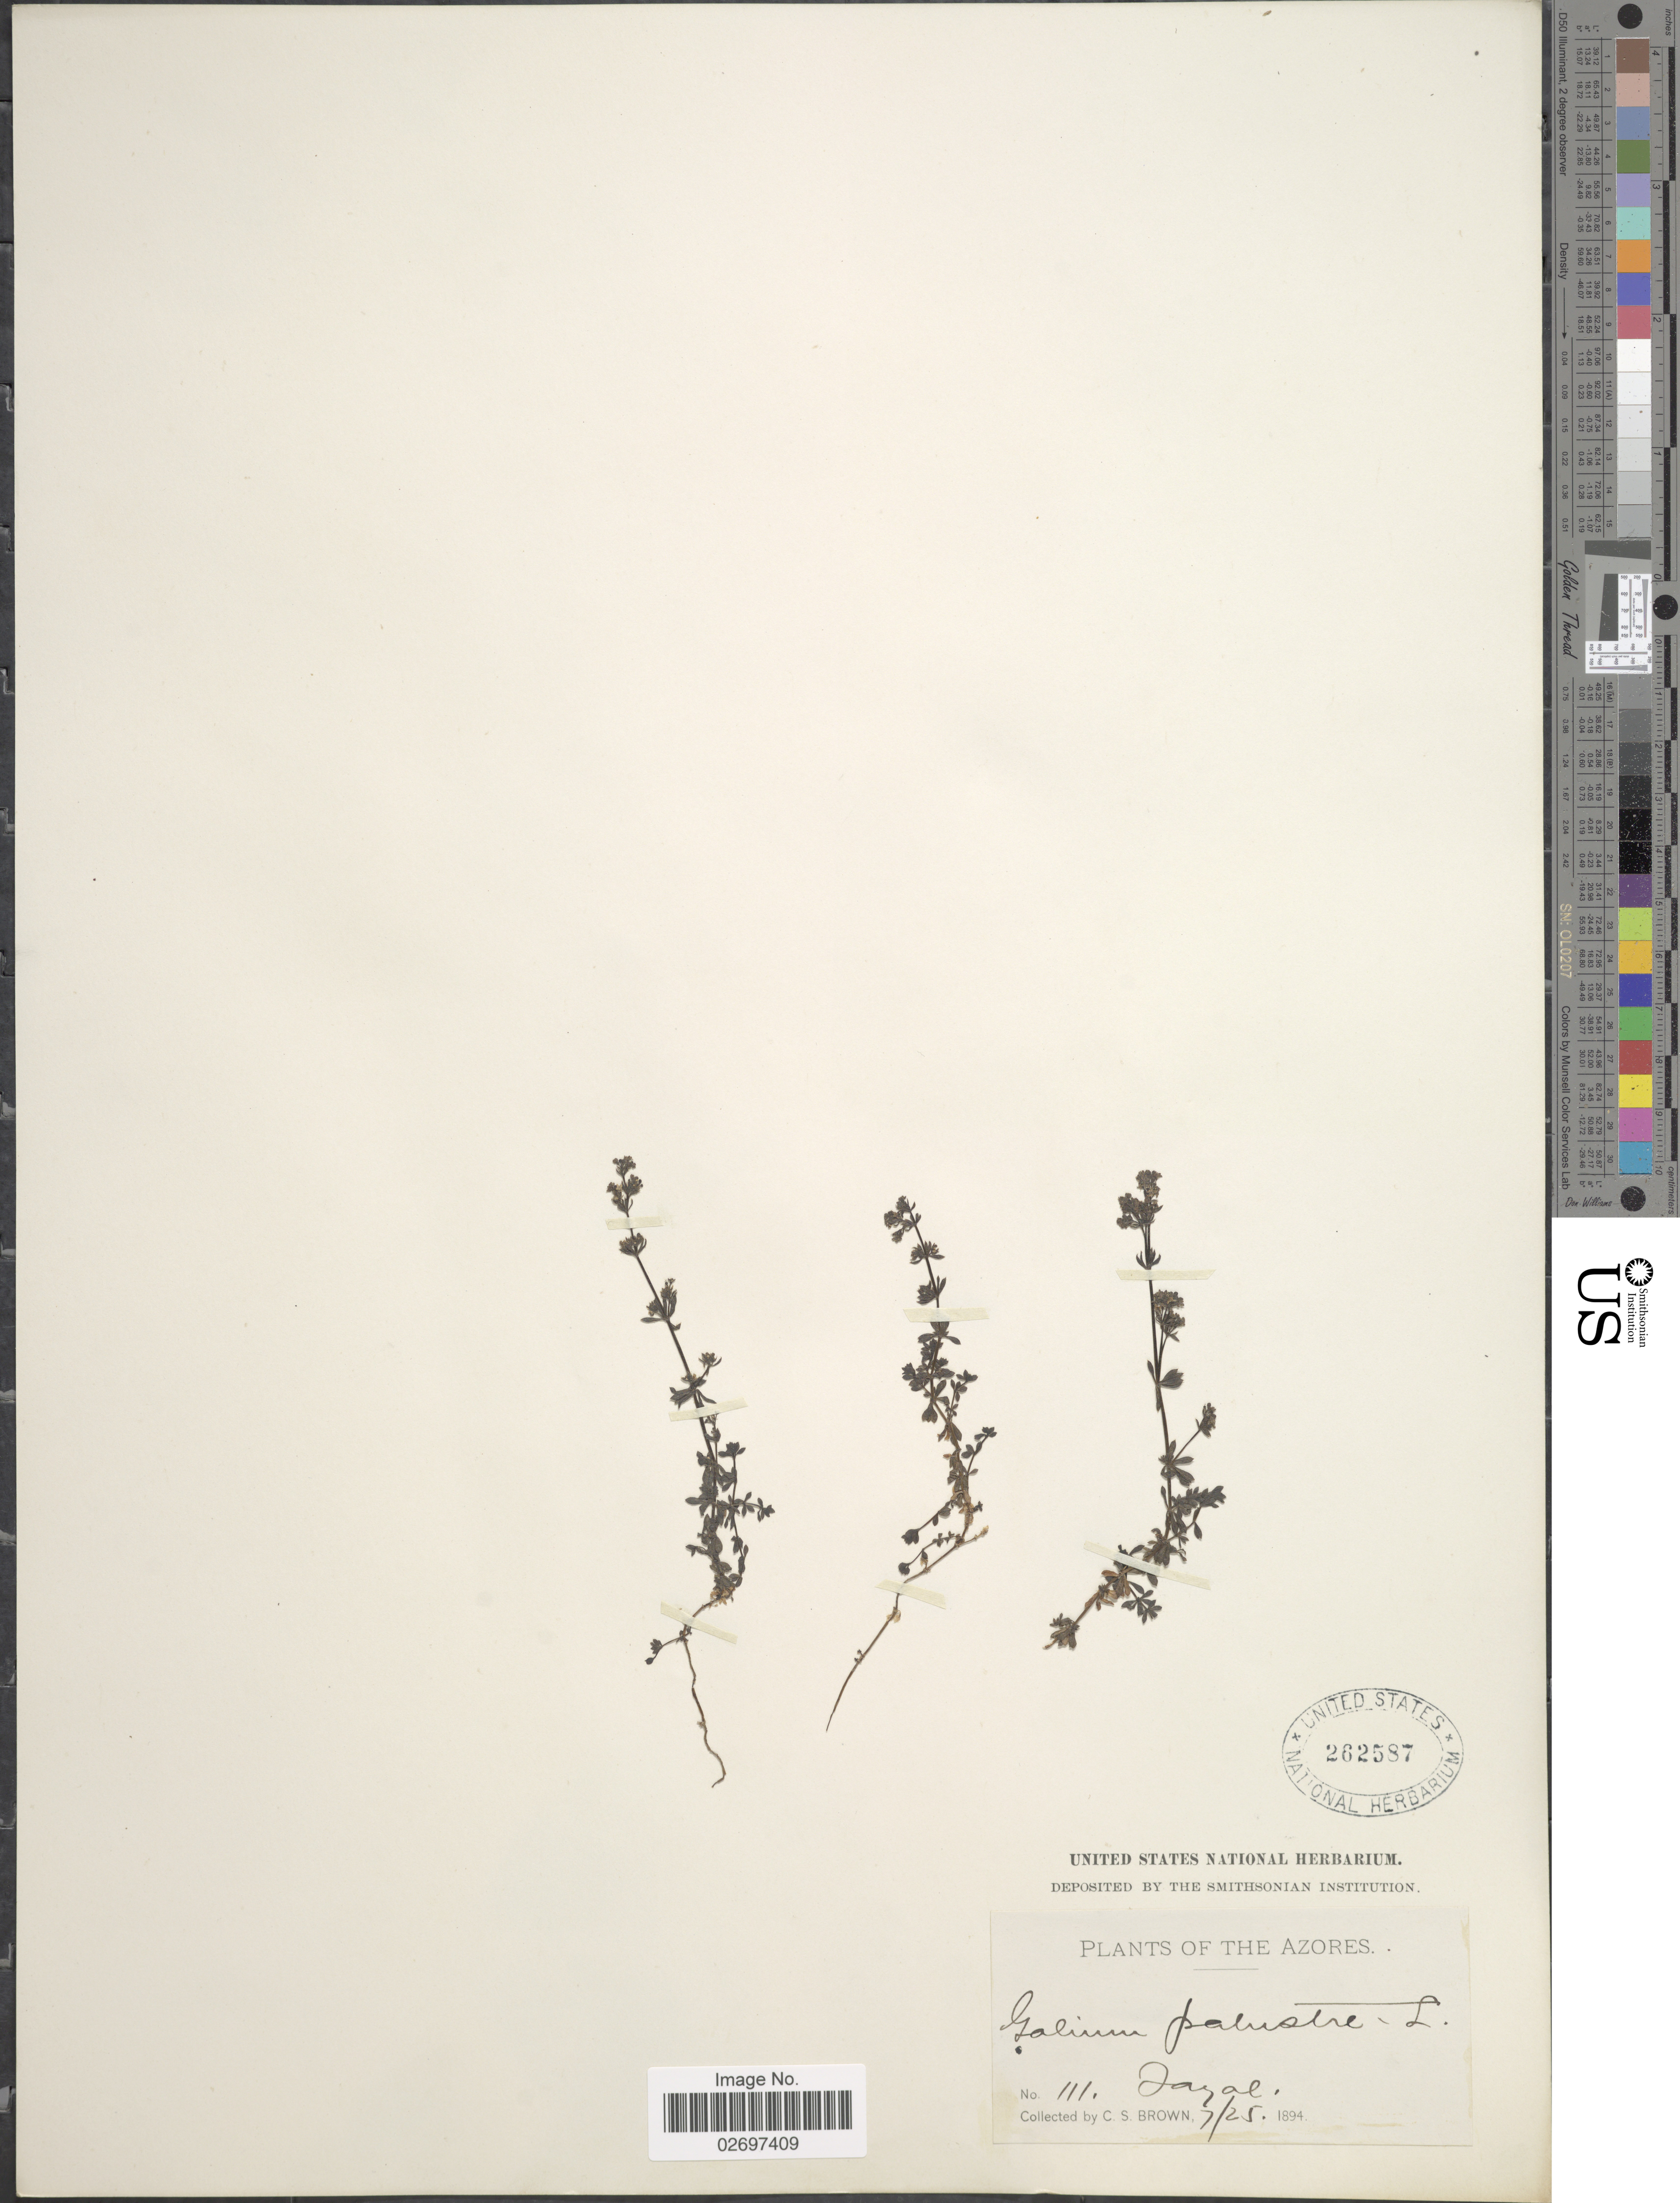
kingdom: Plantae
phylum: Tracheophyta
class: Magnoliopsida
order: Gentianales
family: Rubiaceae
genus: Galium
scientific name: Galium palustre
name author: L.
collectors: C. S. Brown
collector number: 111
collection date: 1894-07-25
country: Portugal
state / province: Azores (Aut. Reg.)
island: Faial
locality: Tayal [interpreted]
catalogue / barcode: US 262587